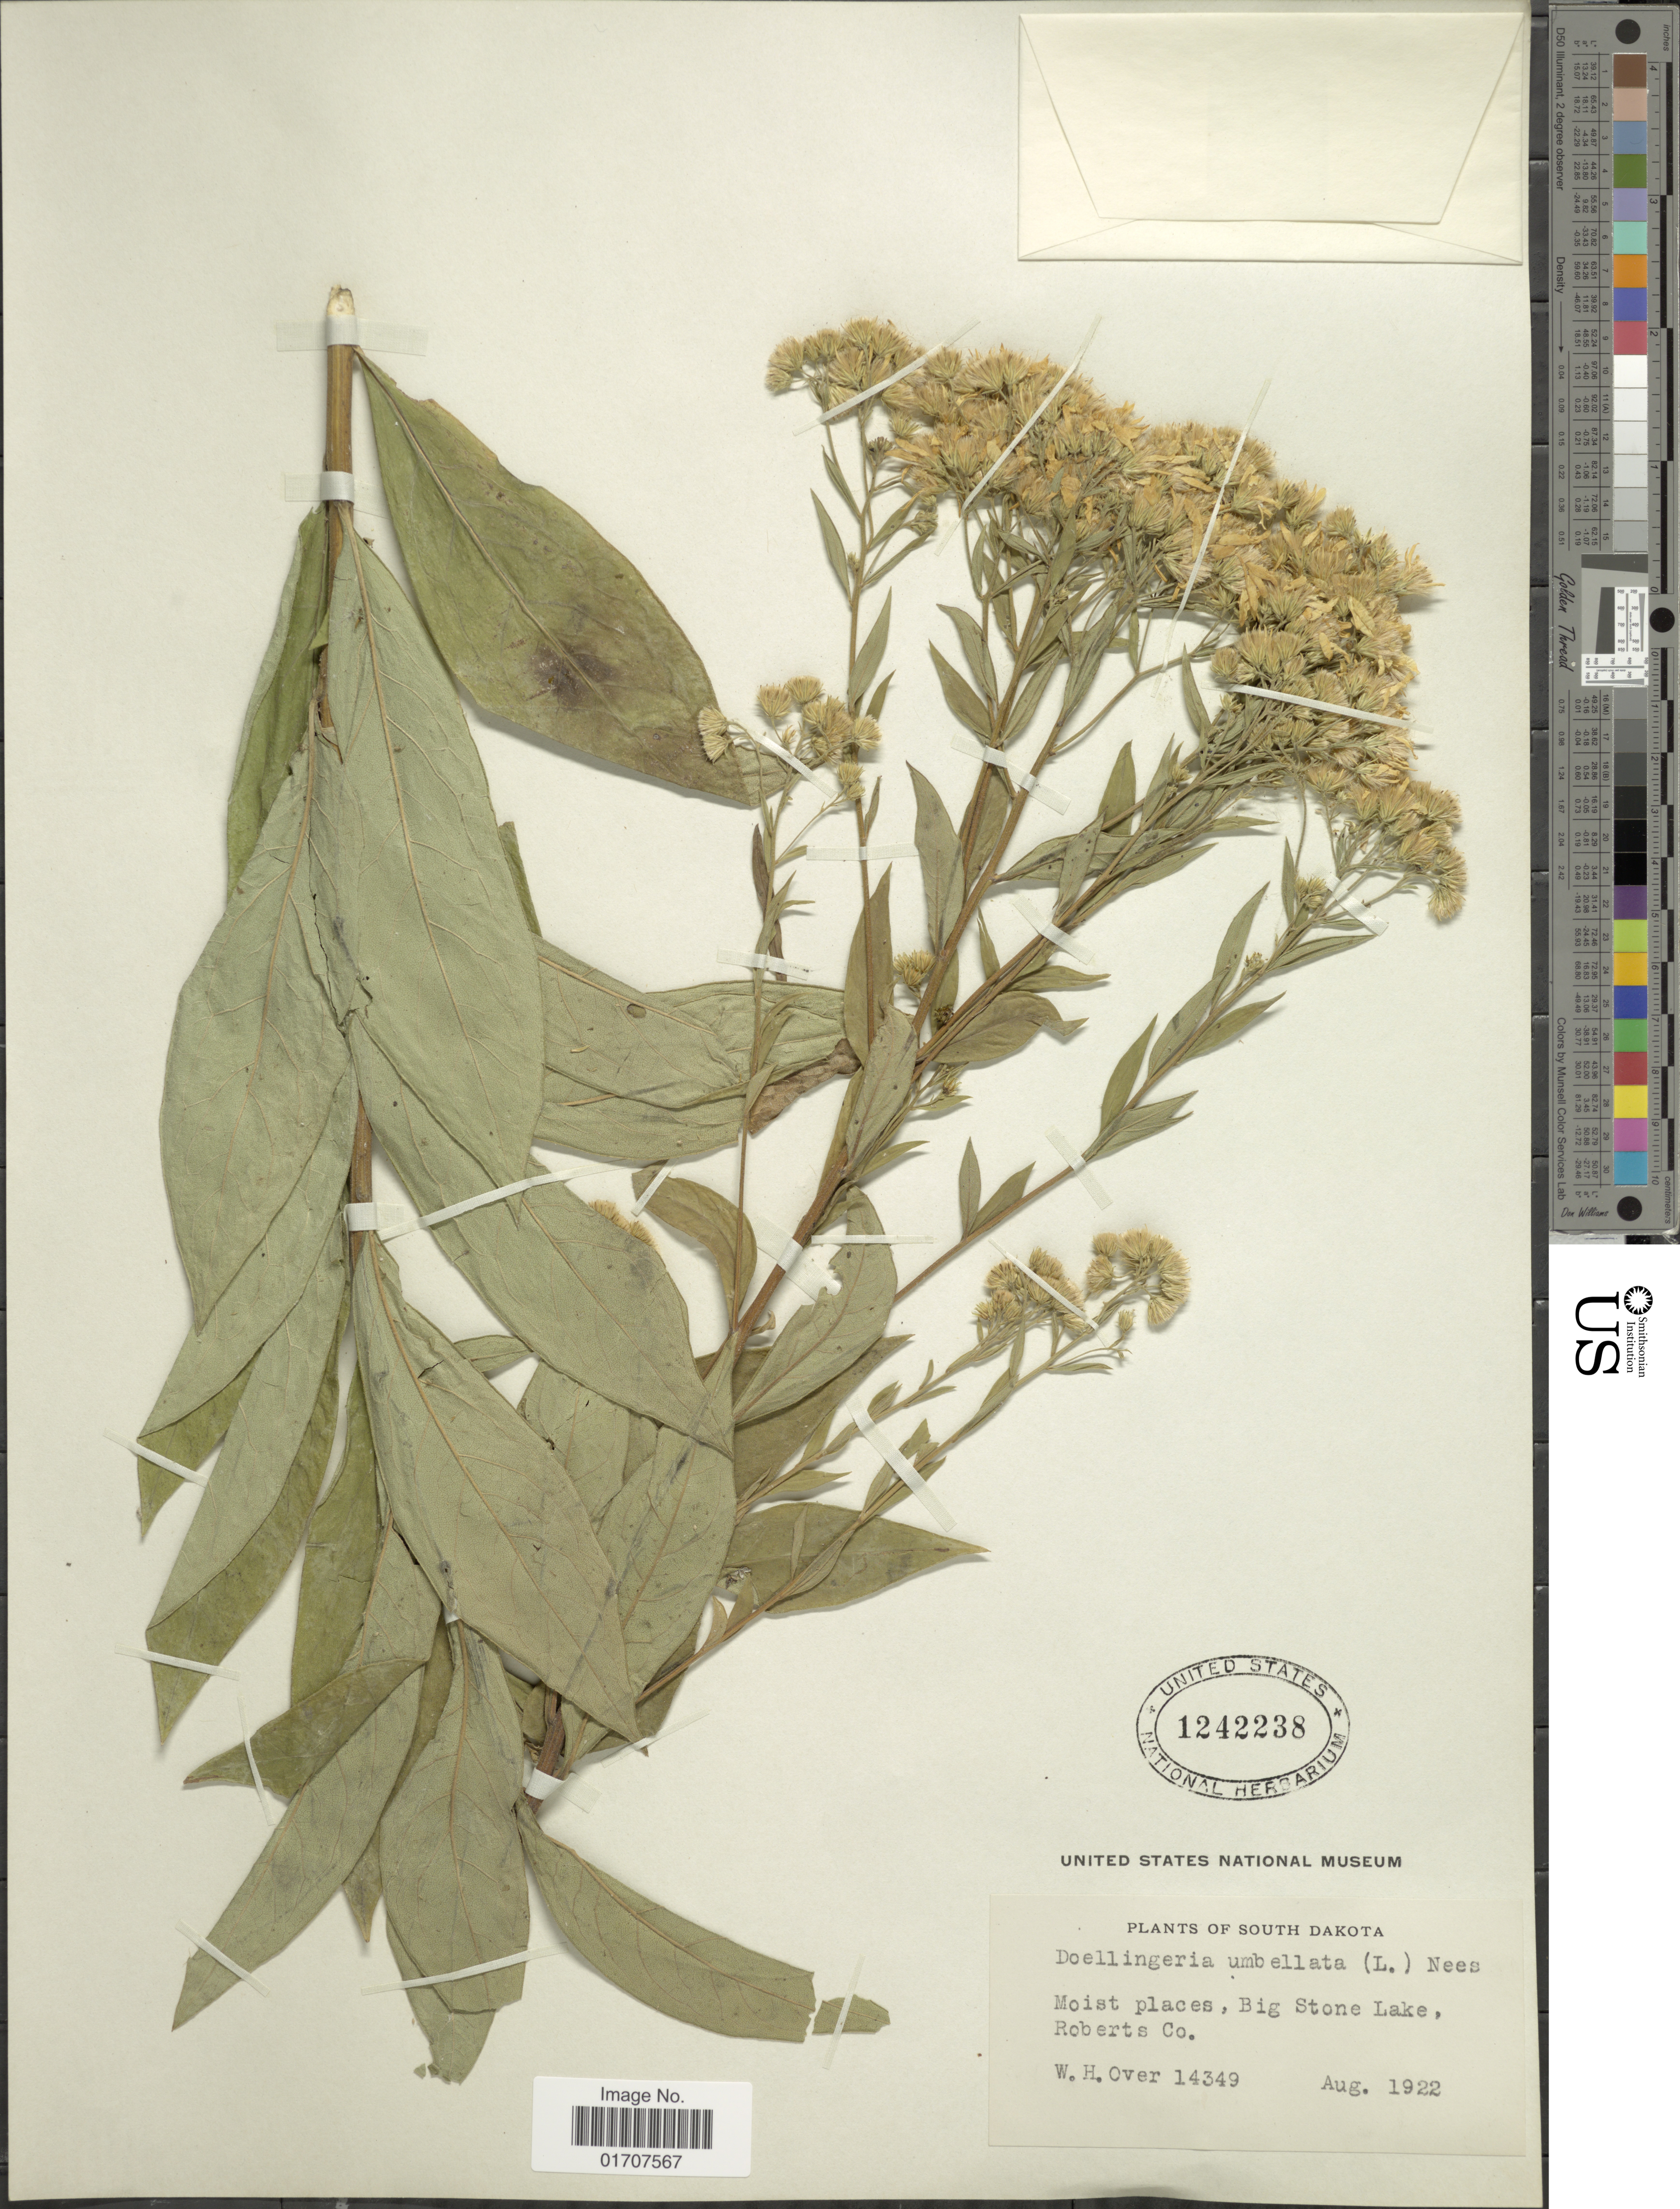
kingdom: Plantae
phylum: Tracheophyta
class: Magnoliopsida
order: Asterales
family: Asteraceae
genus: Doellingeria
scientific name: Doellingeria umbellata var. pubens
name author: (A. Gray) Britton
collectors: W. Over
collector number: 14349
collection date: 1922-08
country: United States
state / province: South Dakota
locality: Moist places, Big Stone Lake, Roberts Co.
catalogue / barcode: US 1242238